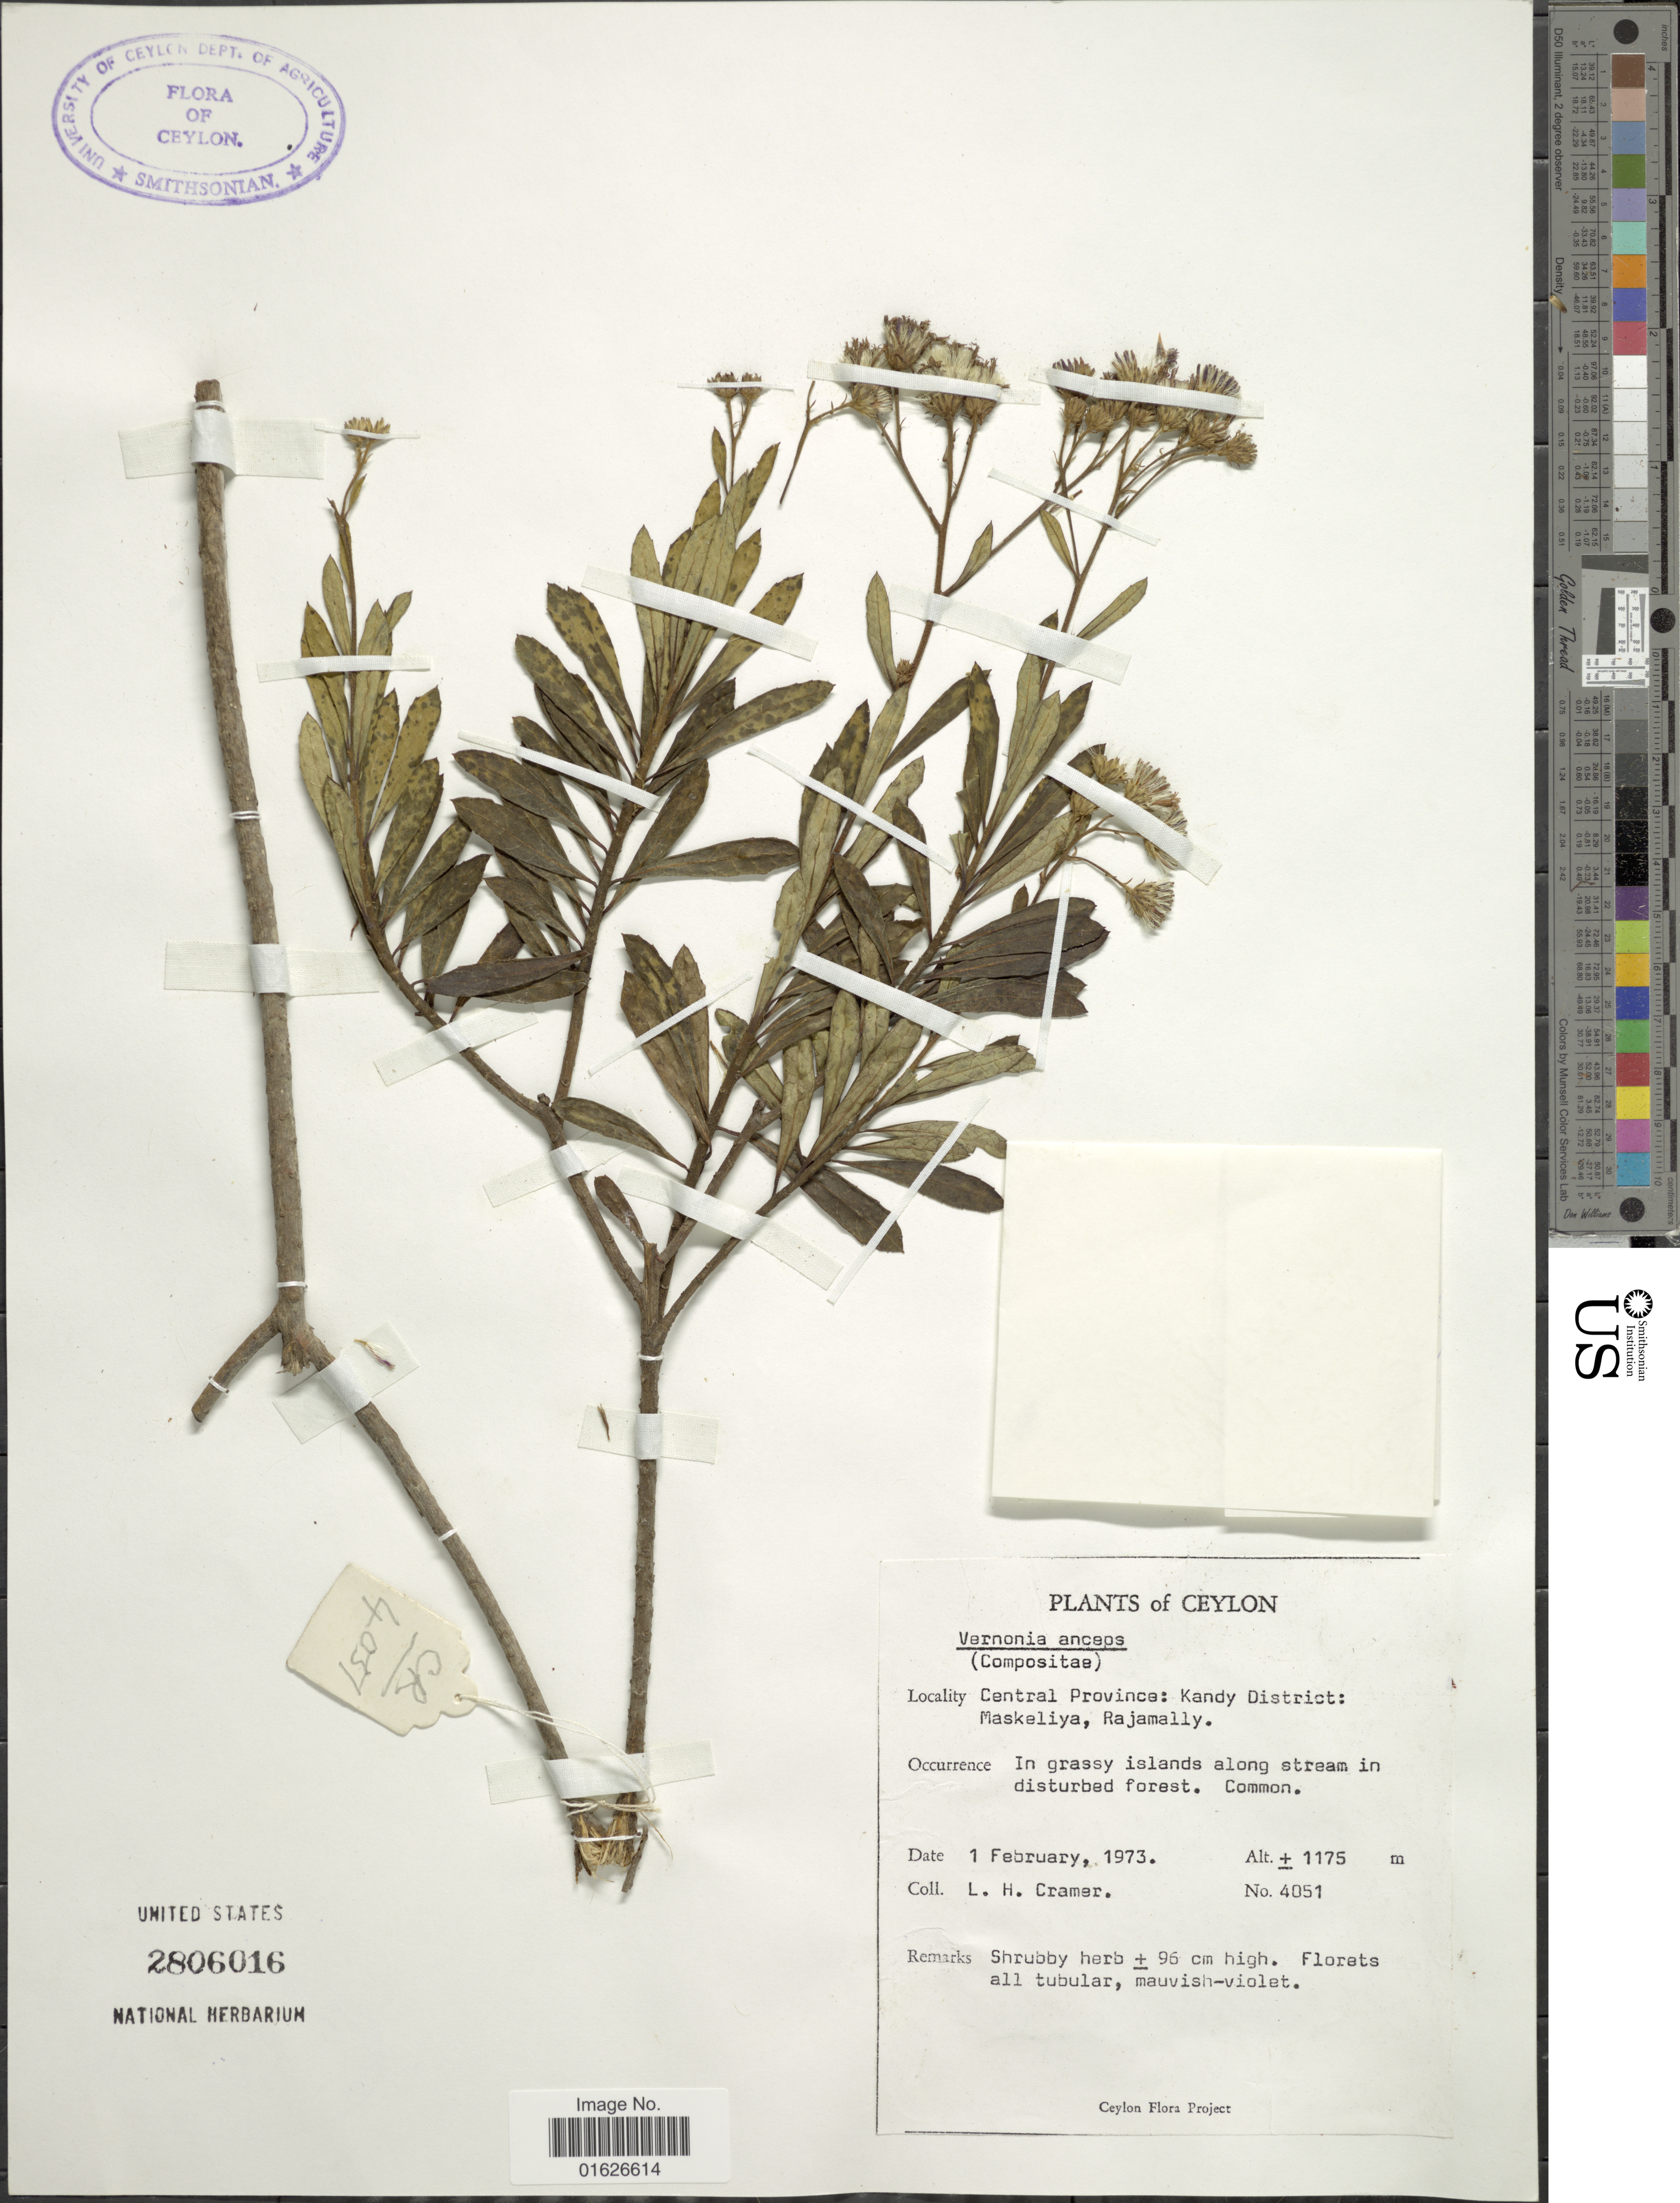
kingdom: Plantae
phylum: Tracheophyta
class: Magnoliopsida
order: Asterales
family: Asteraceae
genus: Uniyala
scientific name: Uniyala anceps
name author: (C.B. Clarke ex Hook. f.) H. Rob. & Skvarla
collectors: L. H. Cramer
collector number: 4051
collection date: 1973-02-01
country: Sri Lanka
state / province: Central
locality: Ceylon, Central Province: Kandy District, Maskeliya, Rajamally.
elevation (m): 1175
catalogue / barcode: US 2806016